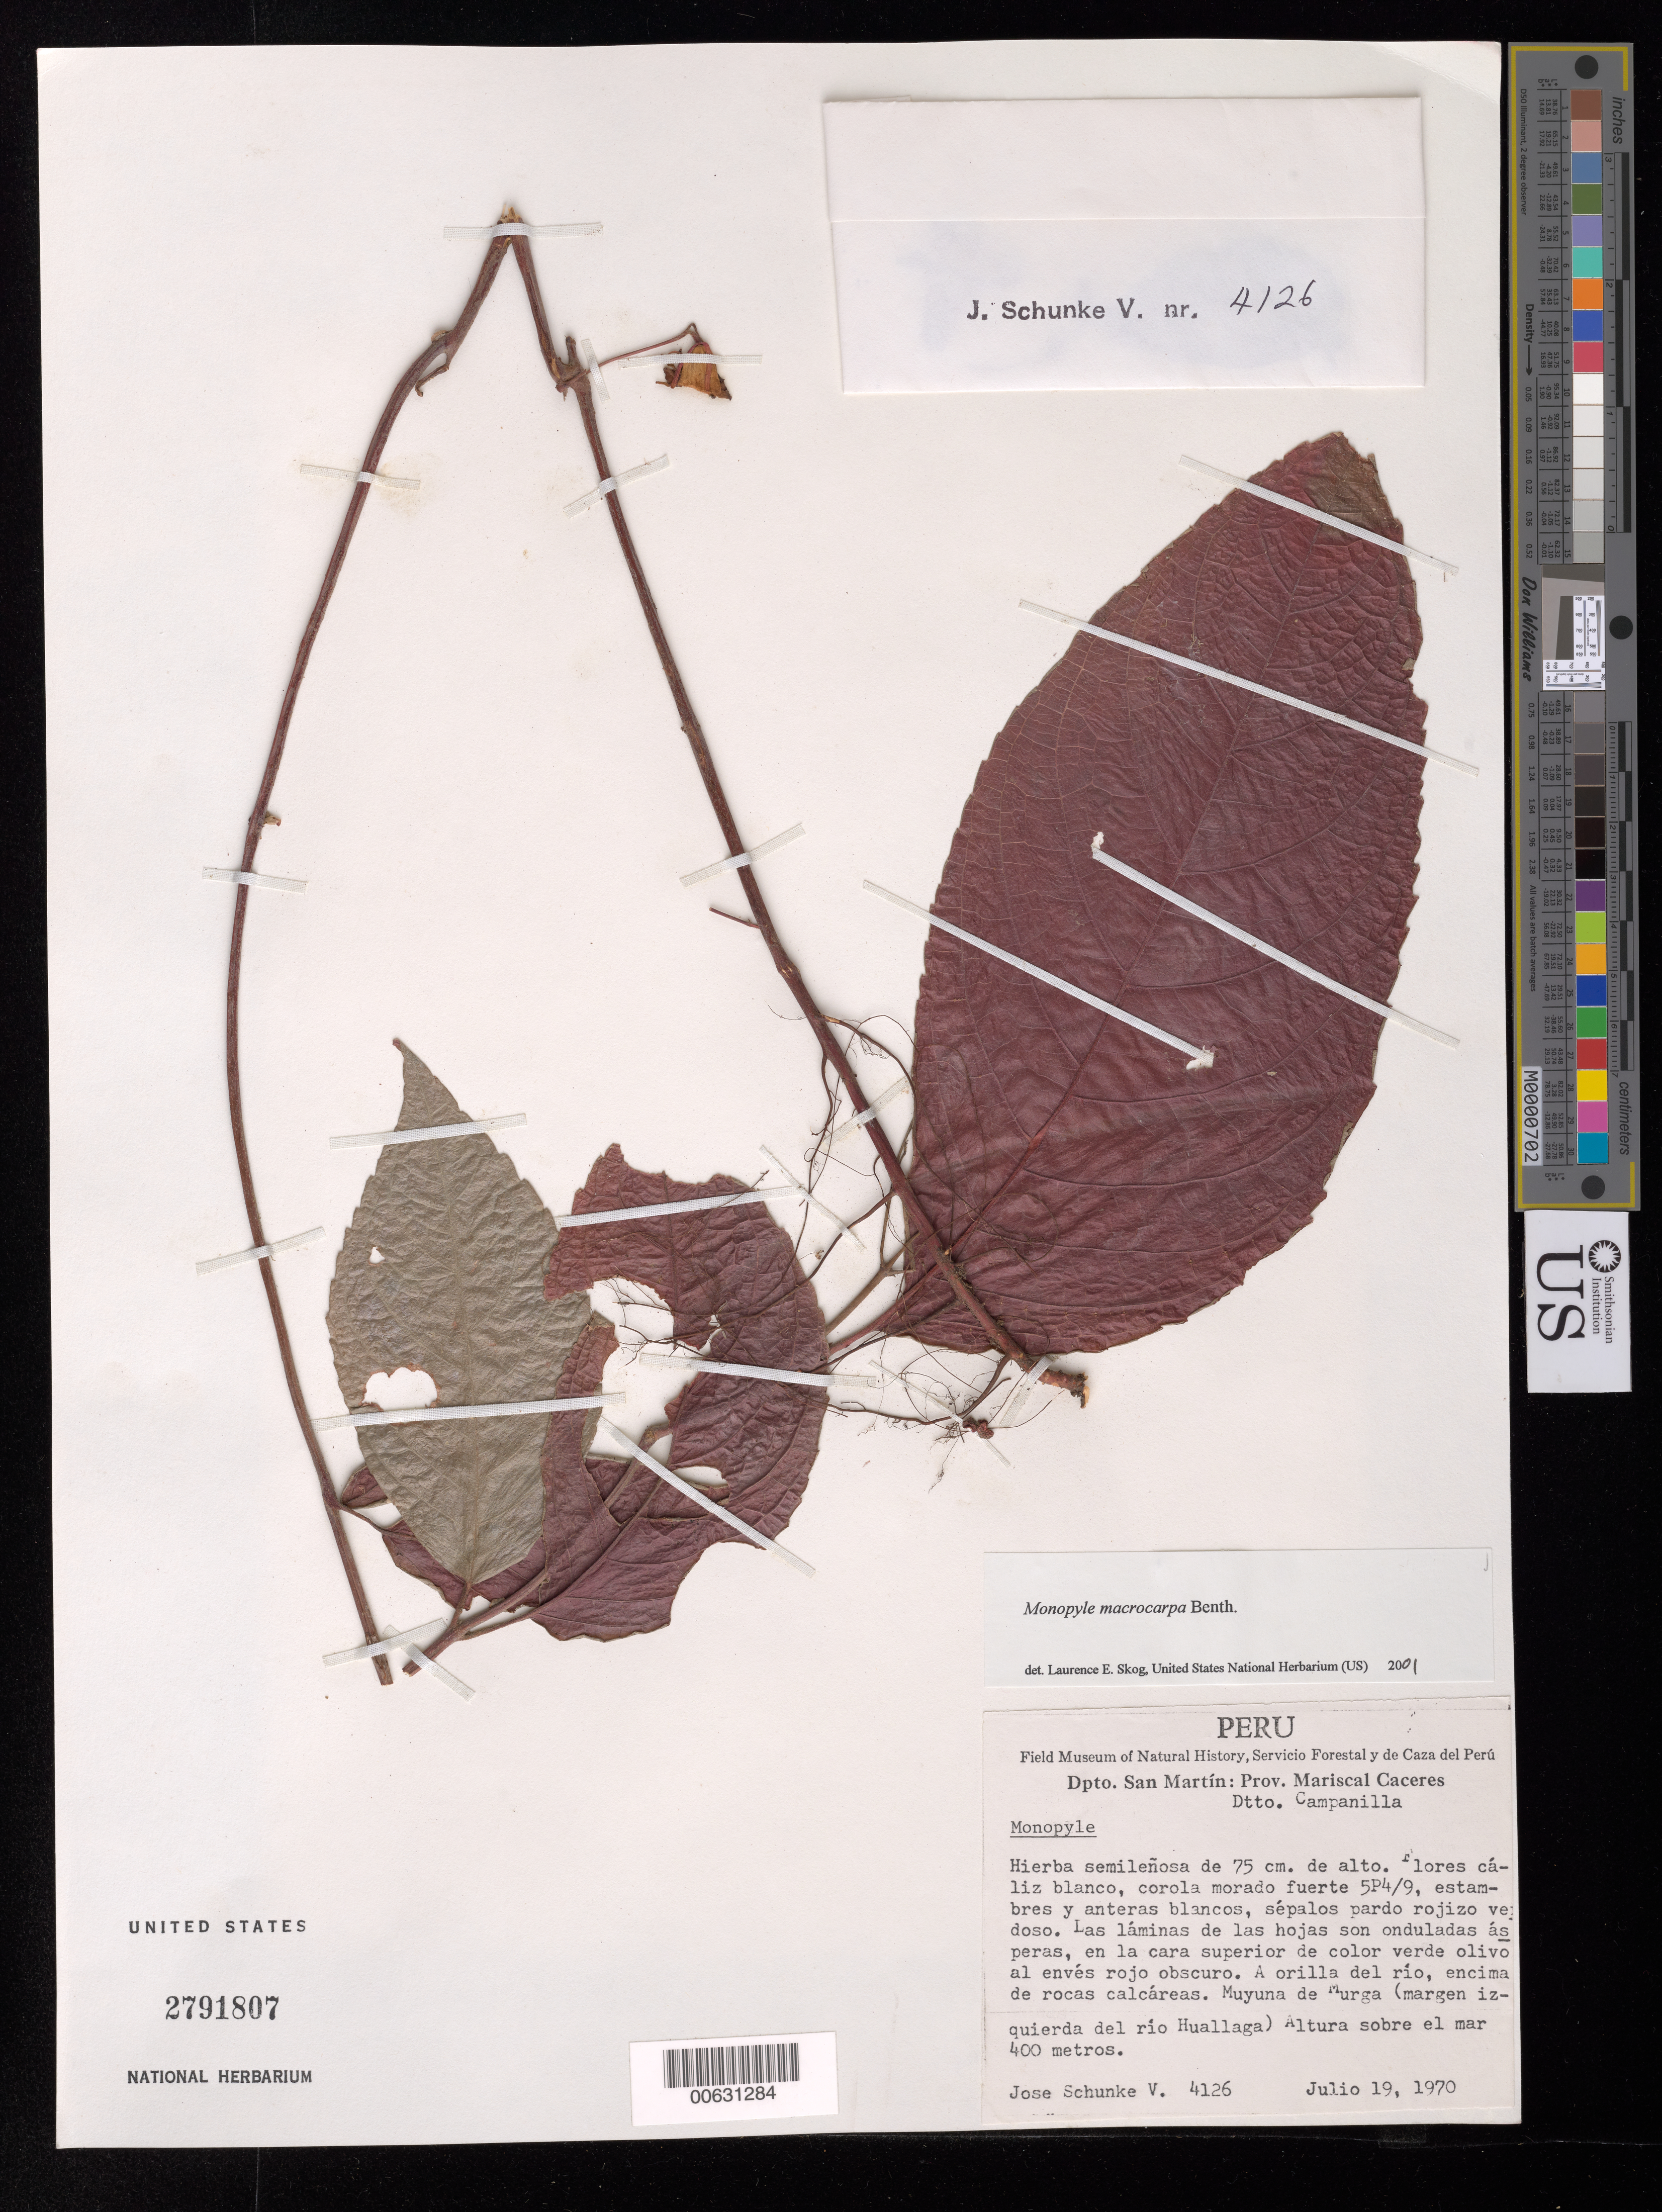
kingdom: Plantae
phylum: Tracheophyta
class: Magnoliopsida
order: Lamiales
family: Gesneriaceae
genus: Monopyle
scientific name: Monopyle macrocarpa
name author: Benth.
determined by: Skog, Laurence E.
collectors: J. Schunke Vigo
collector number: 4126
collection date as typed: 19 Jul 1970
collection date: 1970-07-19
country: Peru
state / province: San Martín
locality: Prov. Mariscal Caceres, Dtto. Campanilla, Muyuna de Murga (margen izquierda del río Huallaga)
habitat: A orilla del río, encima de rocas calcáreas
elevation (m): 400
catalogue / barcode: US 2791807